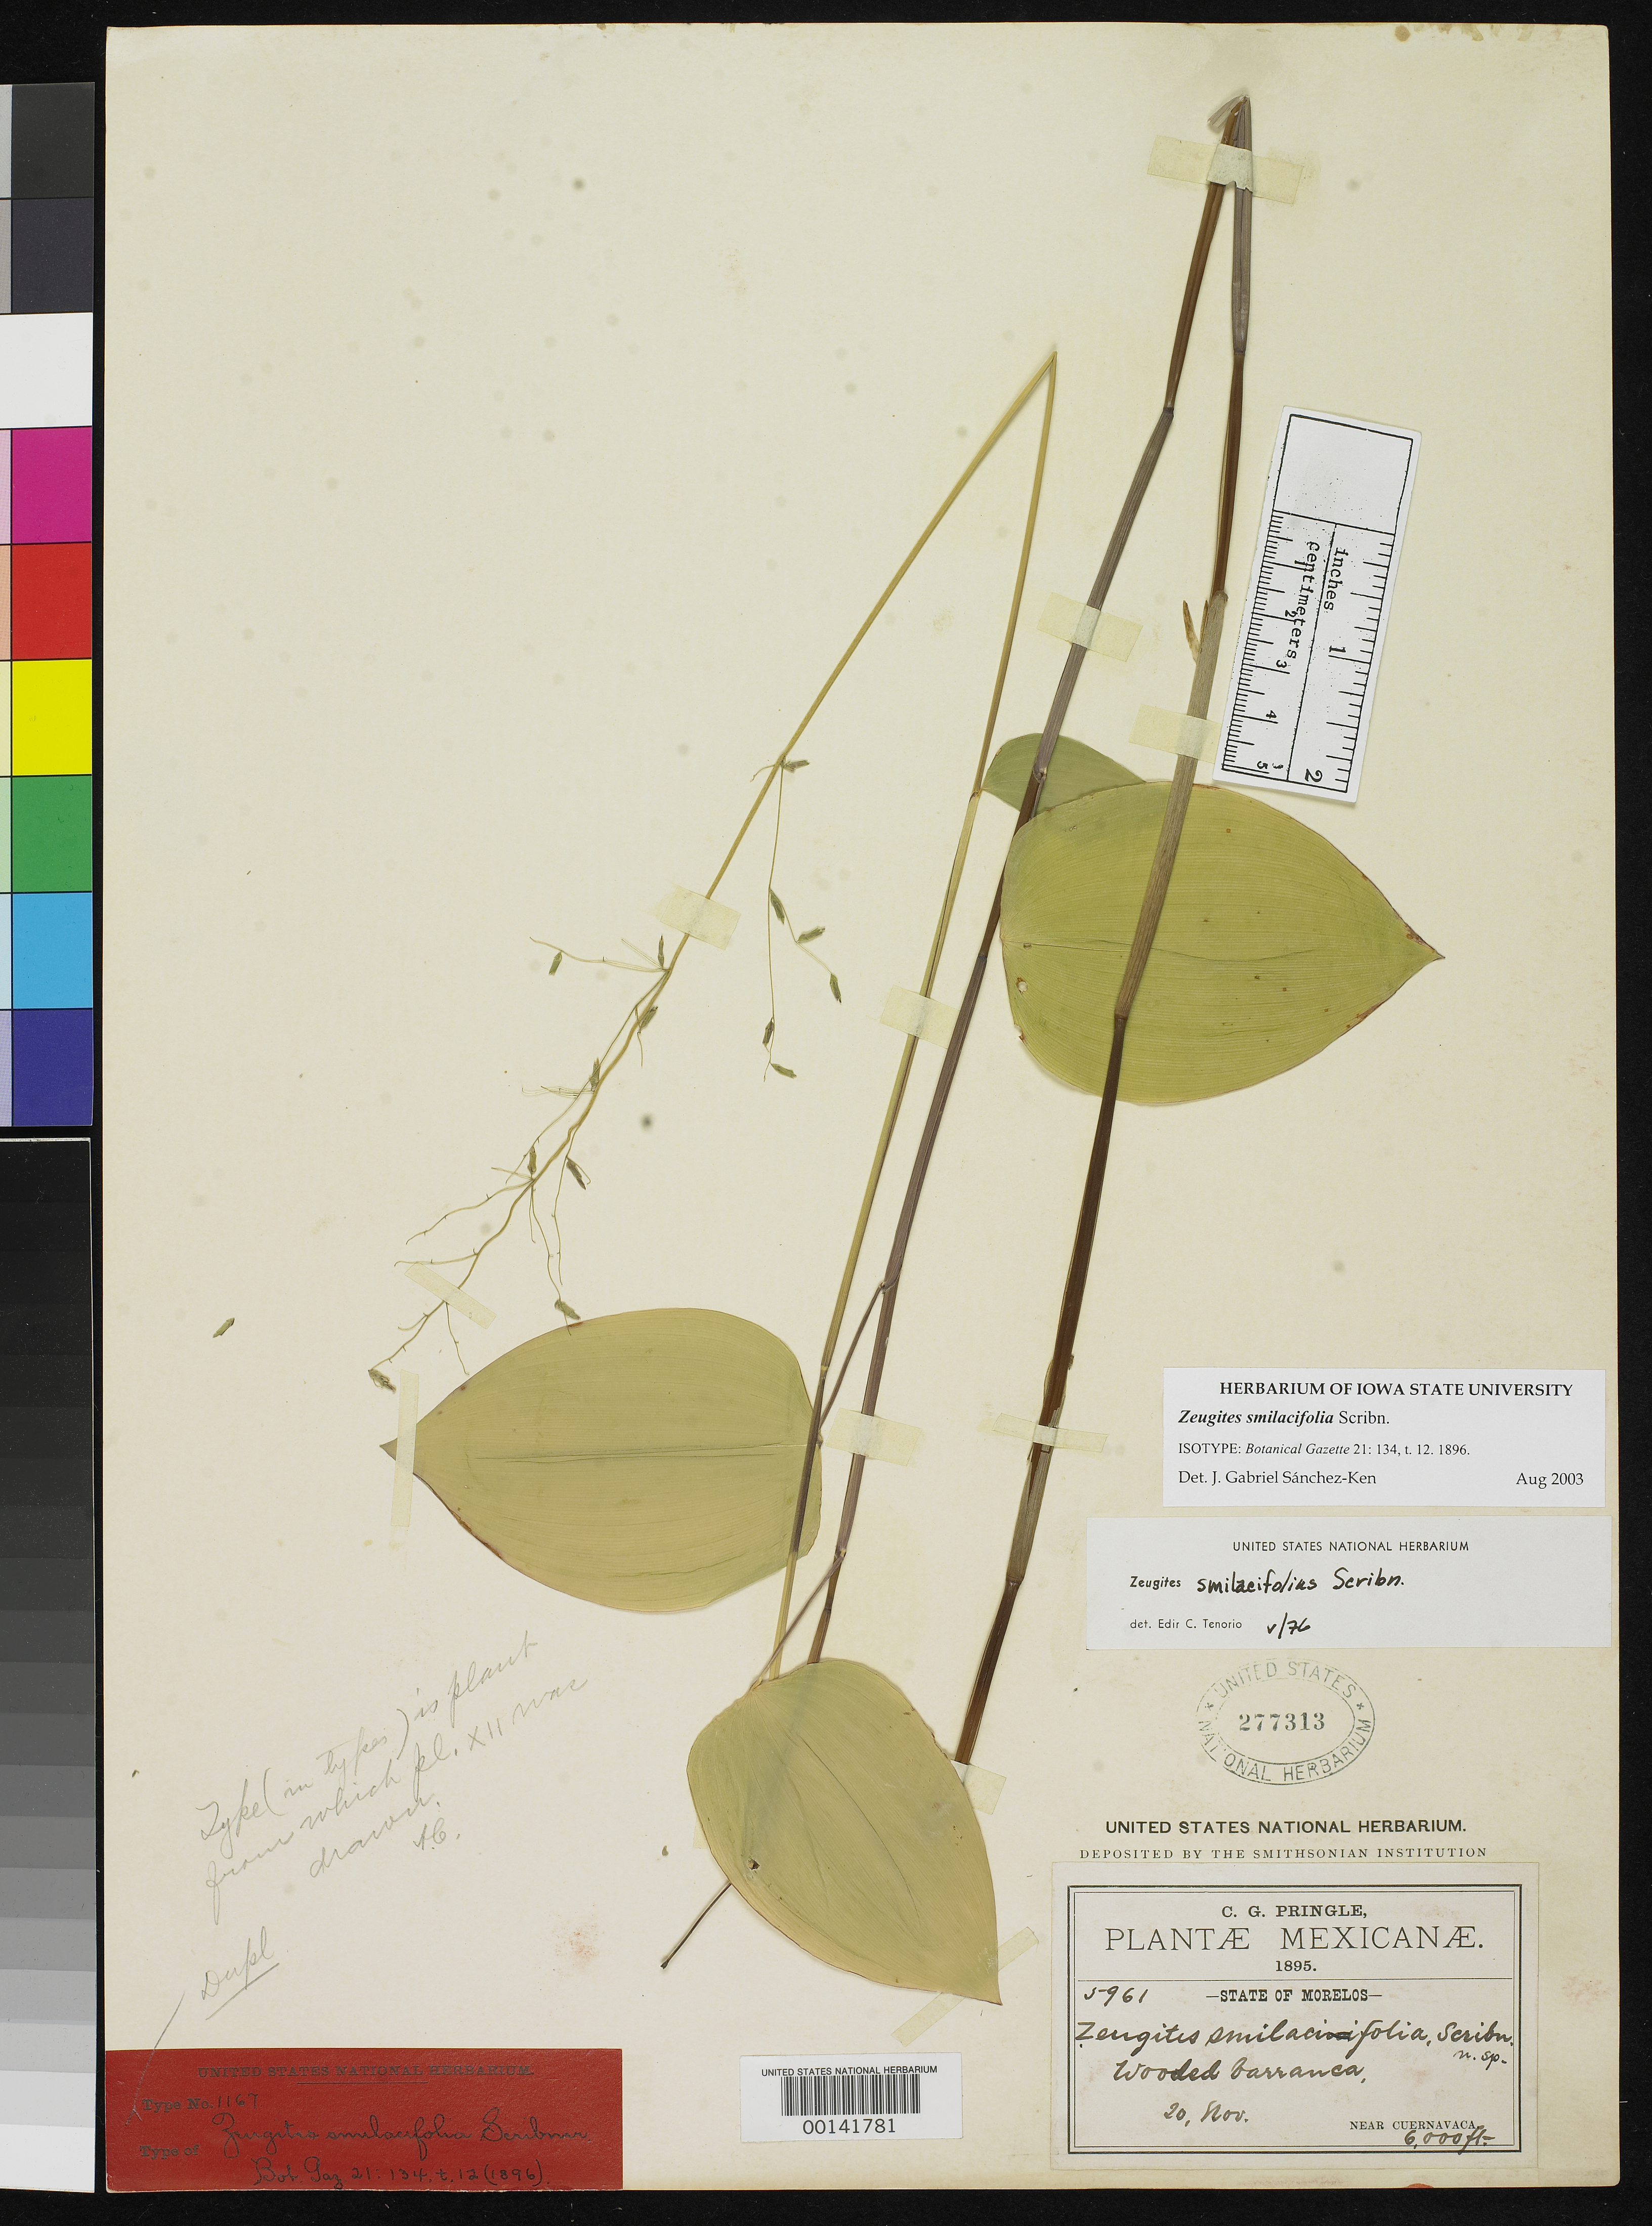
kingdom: Plantae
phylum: Tracheophyta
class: Liliopsida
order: Poales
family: Poaceae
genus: Zeugites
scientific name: Zeugites smilacifolius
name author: Scribn.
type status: Isotype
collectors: C. G. Pringle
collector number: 5961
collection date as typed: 20 Nov 1895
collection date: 1895-11-20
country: Mexico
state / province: Morelos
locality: Near Cuernavaca.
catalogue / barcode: US 277313